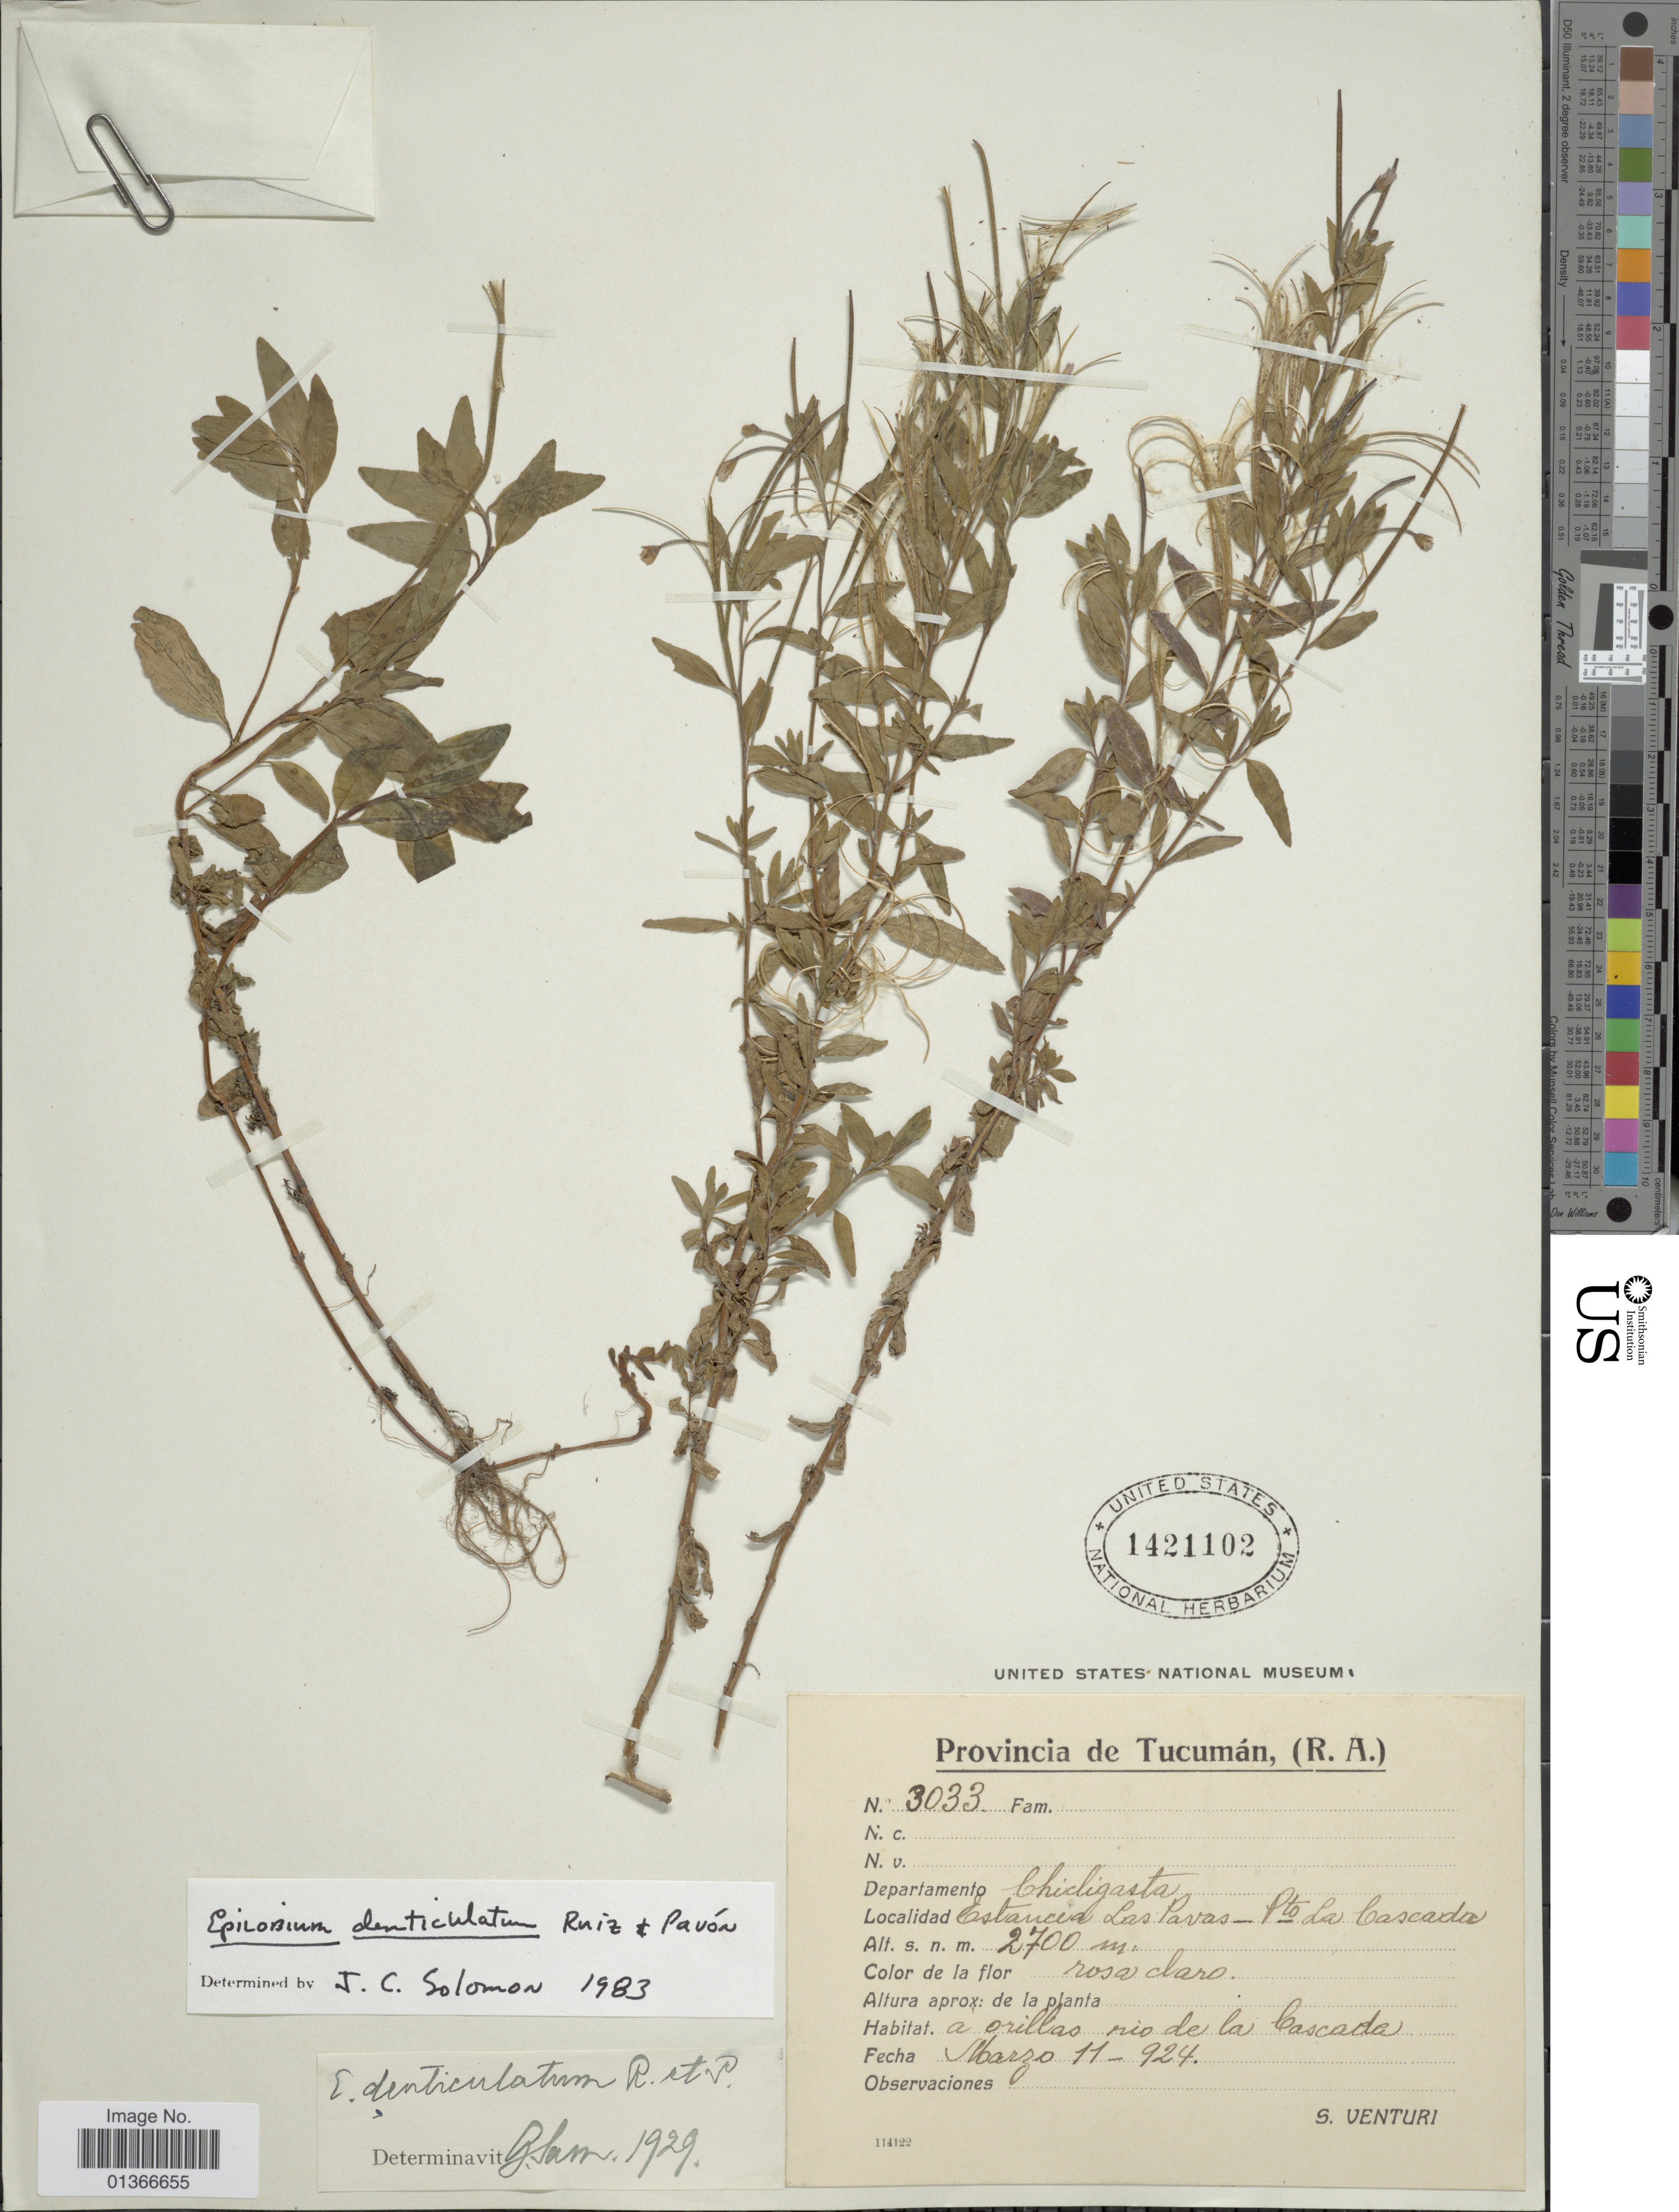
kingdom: Plantae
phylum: Tracheophyta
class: Magnoliopsida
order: Myrtales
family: Onagraceae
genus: Epilobium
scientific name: Epilobium denticulatum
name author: Ruiz & Pav.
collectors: S. Venturi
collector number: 3033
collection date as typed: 924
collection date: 1924-03-11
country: Argentina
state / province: Tucuman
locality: Departamento Chicligasta, Estancia Las Pavas - Pto. La Cascada.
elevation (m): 2700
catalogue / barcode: US 1421102